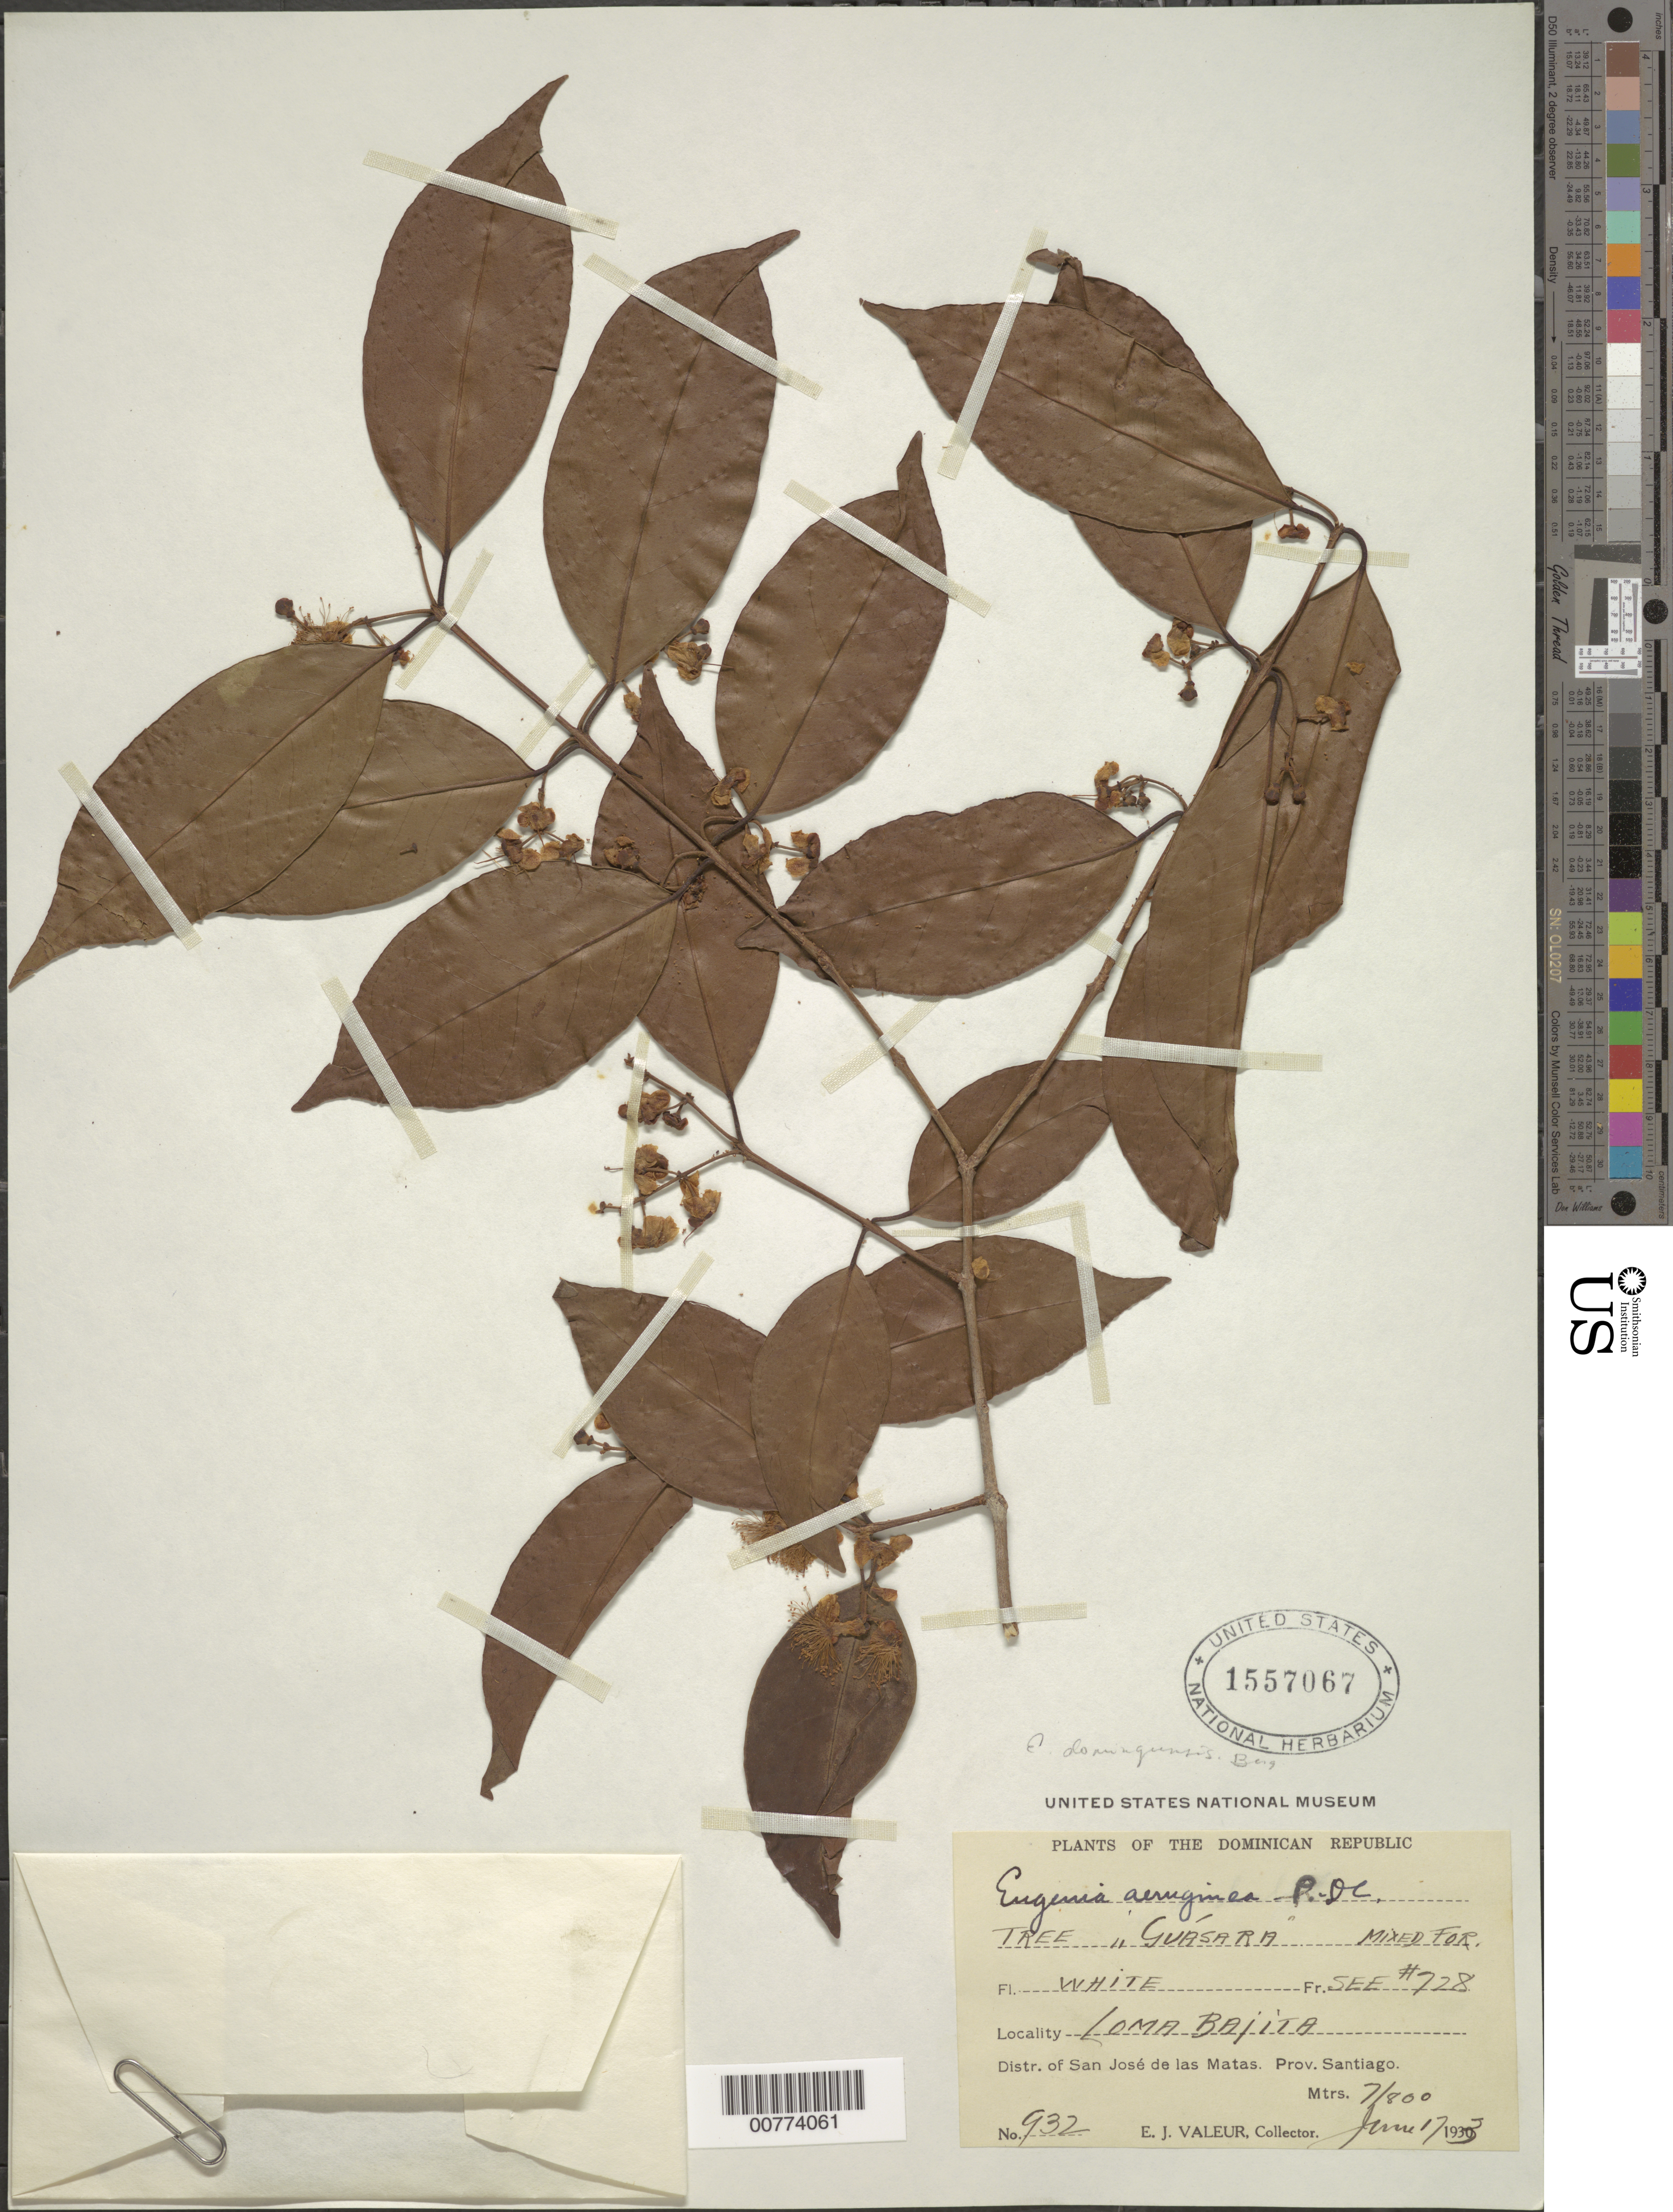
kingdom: Plantae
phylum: Tracheophyta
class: Magnoliopsida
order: Myrtales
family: Myrtaceae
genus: Eugenia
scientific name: Eugenia domingensis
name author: O. Berg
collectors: E. Valeur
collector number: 932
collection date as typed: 17 Jun 1933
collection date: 1933-06-17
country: Dominican Republic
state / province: Santiago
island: Hispaniola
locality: San José de las Matas, Loma Bajita.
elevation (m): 700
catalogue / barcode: US 1557067